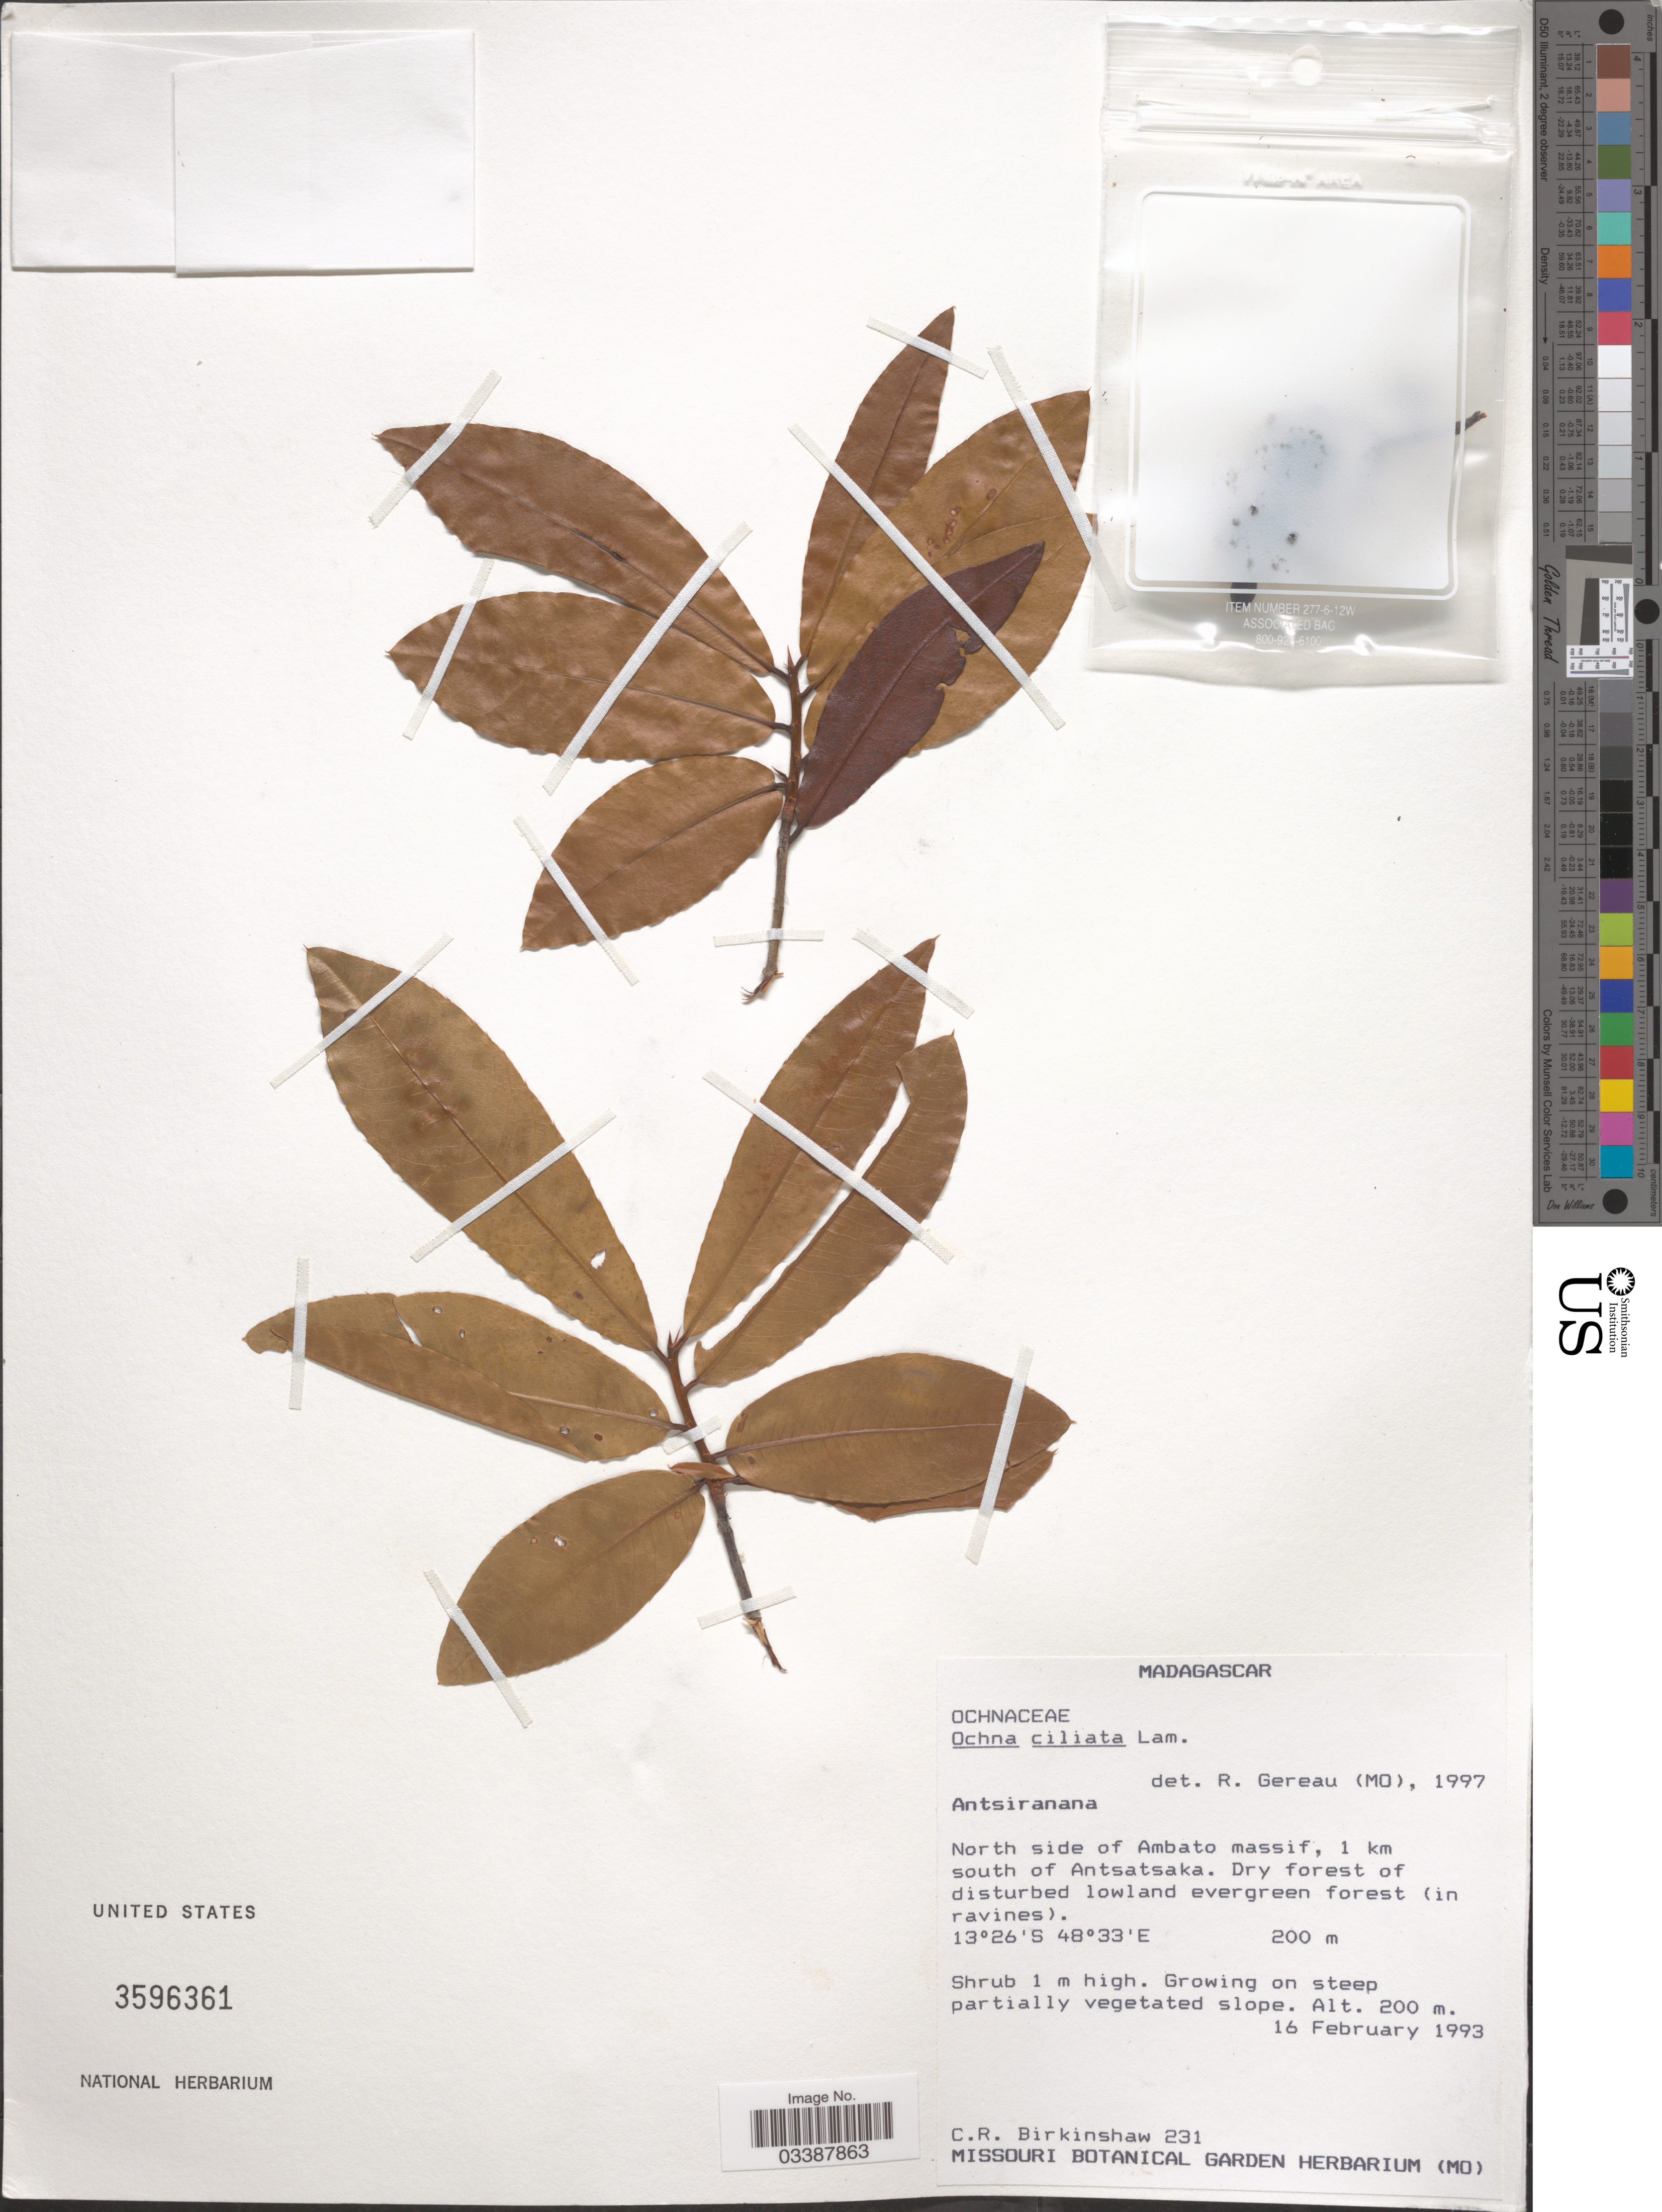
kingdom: Plantae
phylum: Tracheophyta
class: Magnoliopsida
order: Malpighiales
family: Ochnaceae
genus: Ochna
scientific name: Ochna ciliata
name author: Lam.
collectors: C. R. Birkinshaw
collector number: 231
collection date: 1993-02-16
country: Madagascar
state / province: Diana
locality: North side of Ambato massif, 1 km south of Antsatsaka.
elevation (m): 200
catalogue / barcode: US 3596361